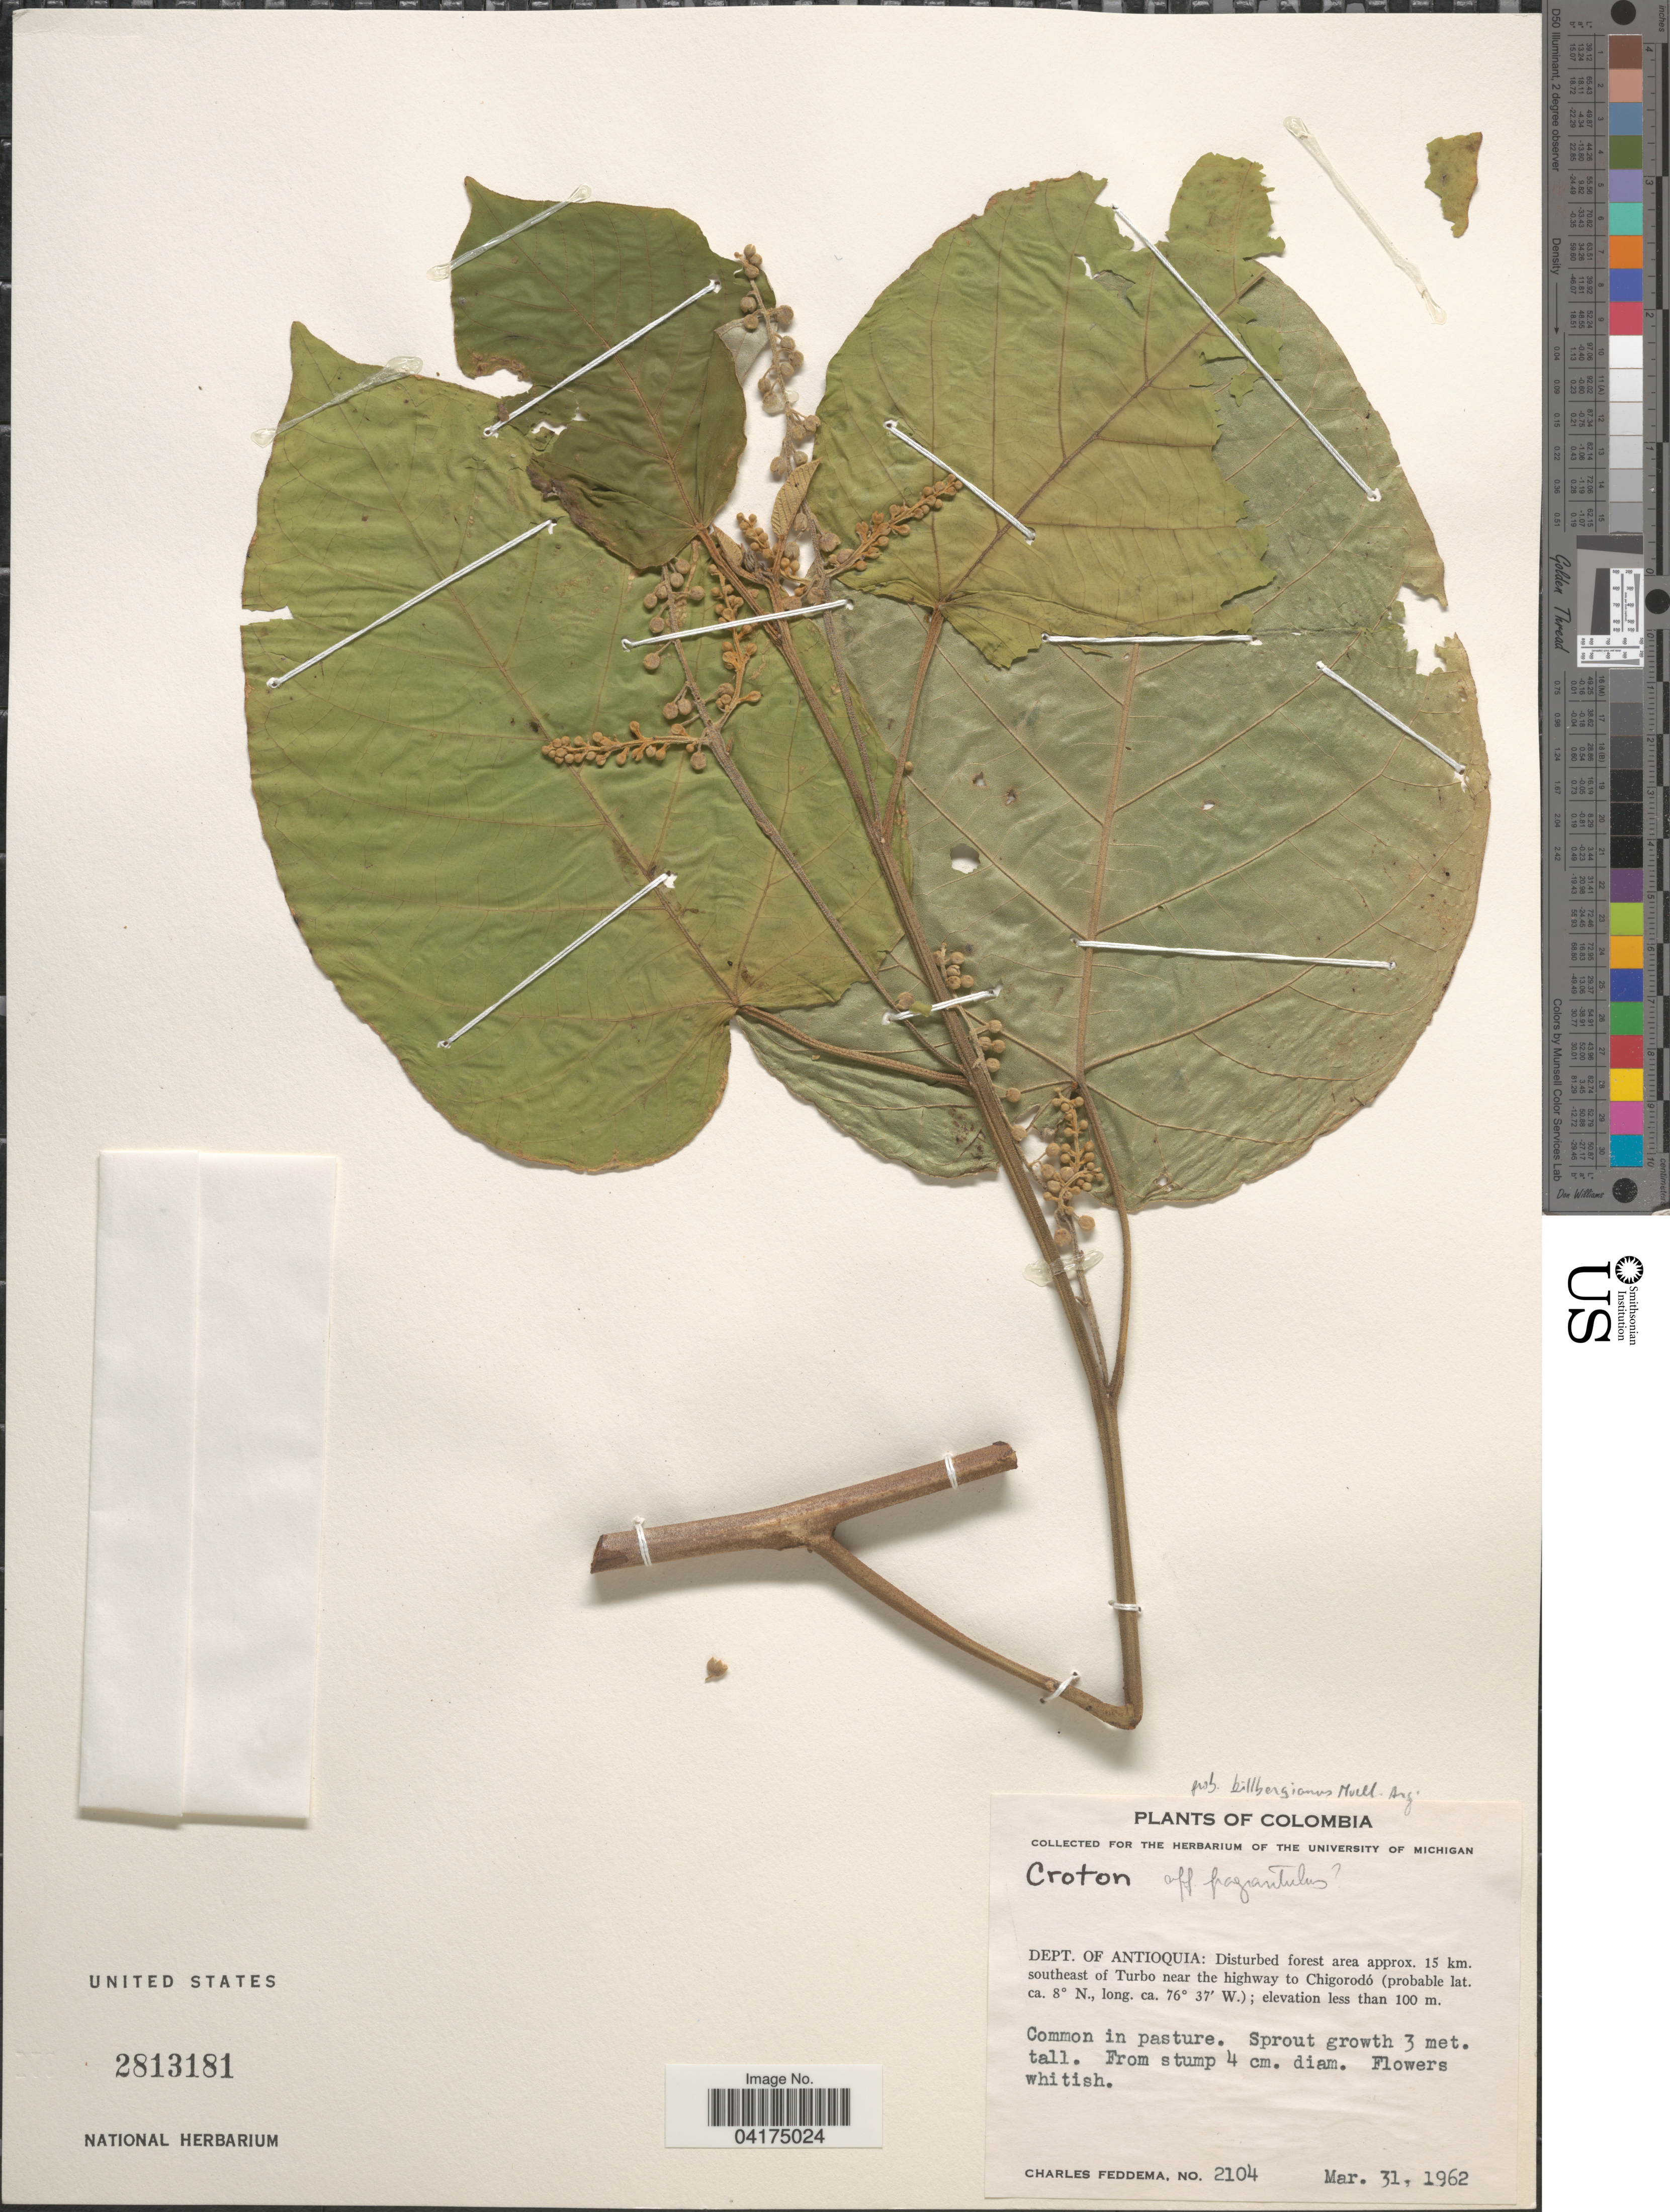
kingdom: Plantae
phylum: Tracheophyta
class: Magnoliopsida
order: Malpighiales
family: Euphorbiaceae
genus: Croton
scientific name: Croton fragrantulus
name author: Croizat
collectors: C. Feddema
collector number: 2104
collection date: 1962-03-31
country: Colombia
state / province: Antioquia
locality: Dept. of Antioquia: Disturbed forest area approx. 15 km. southeast of Turbo near the highway to Chigorodó.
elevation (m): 100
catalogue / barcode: US 2813181